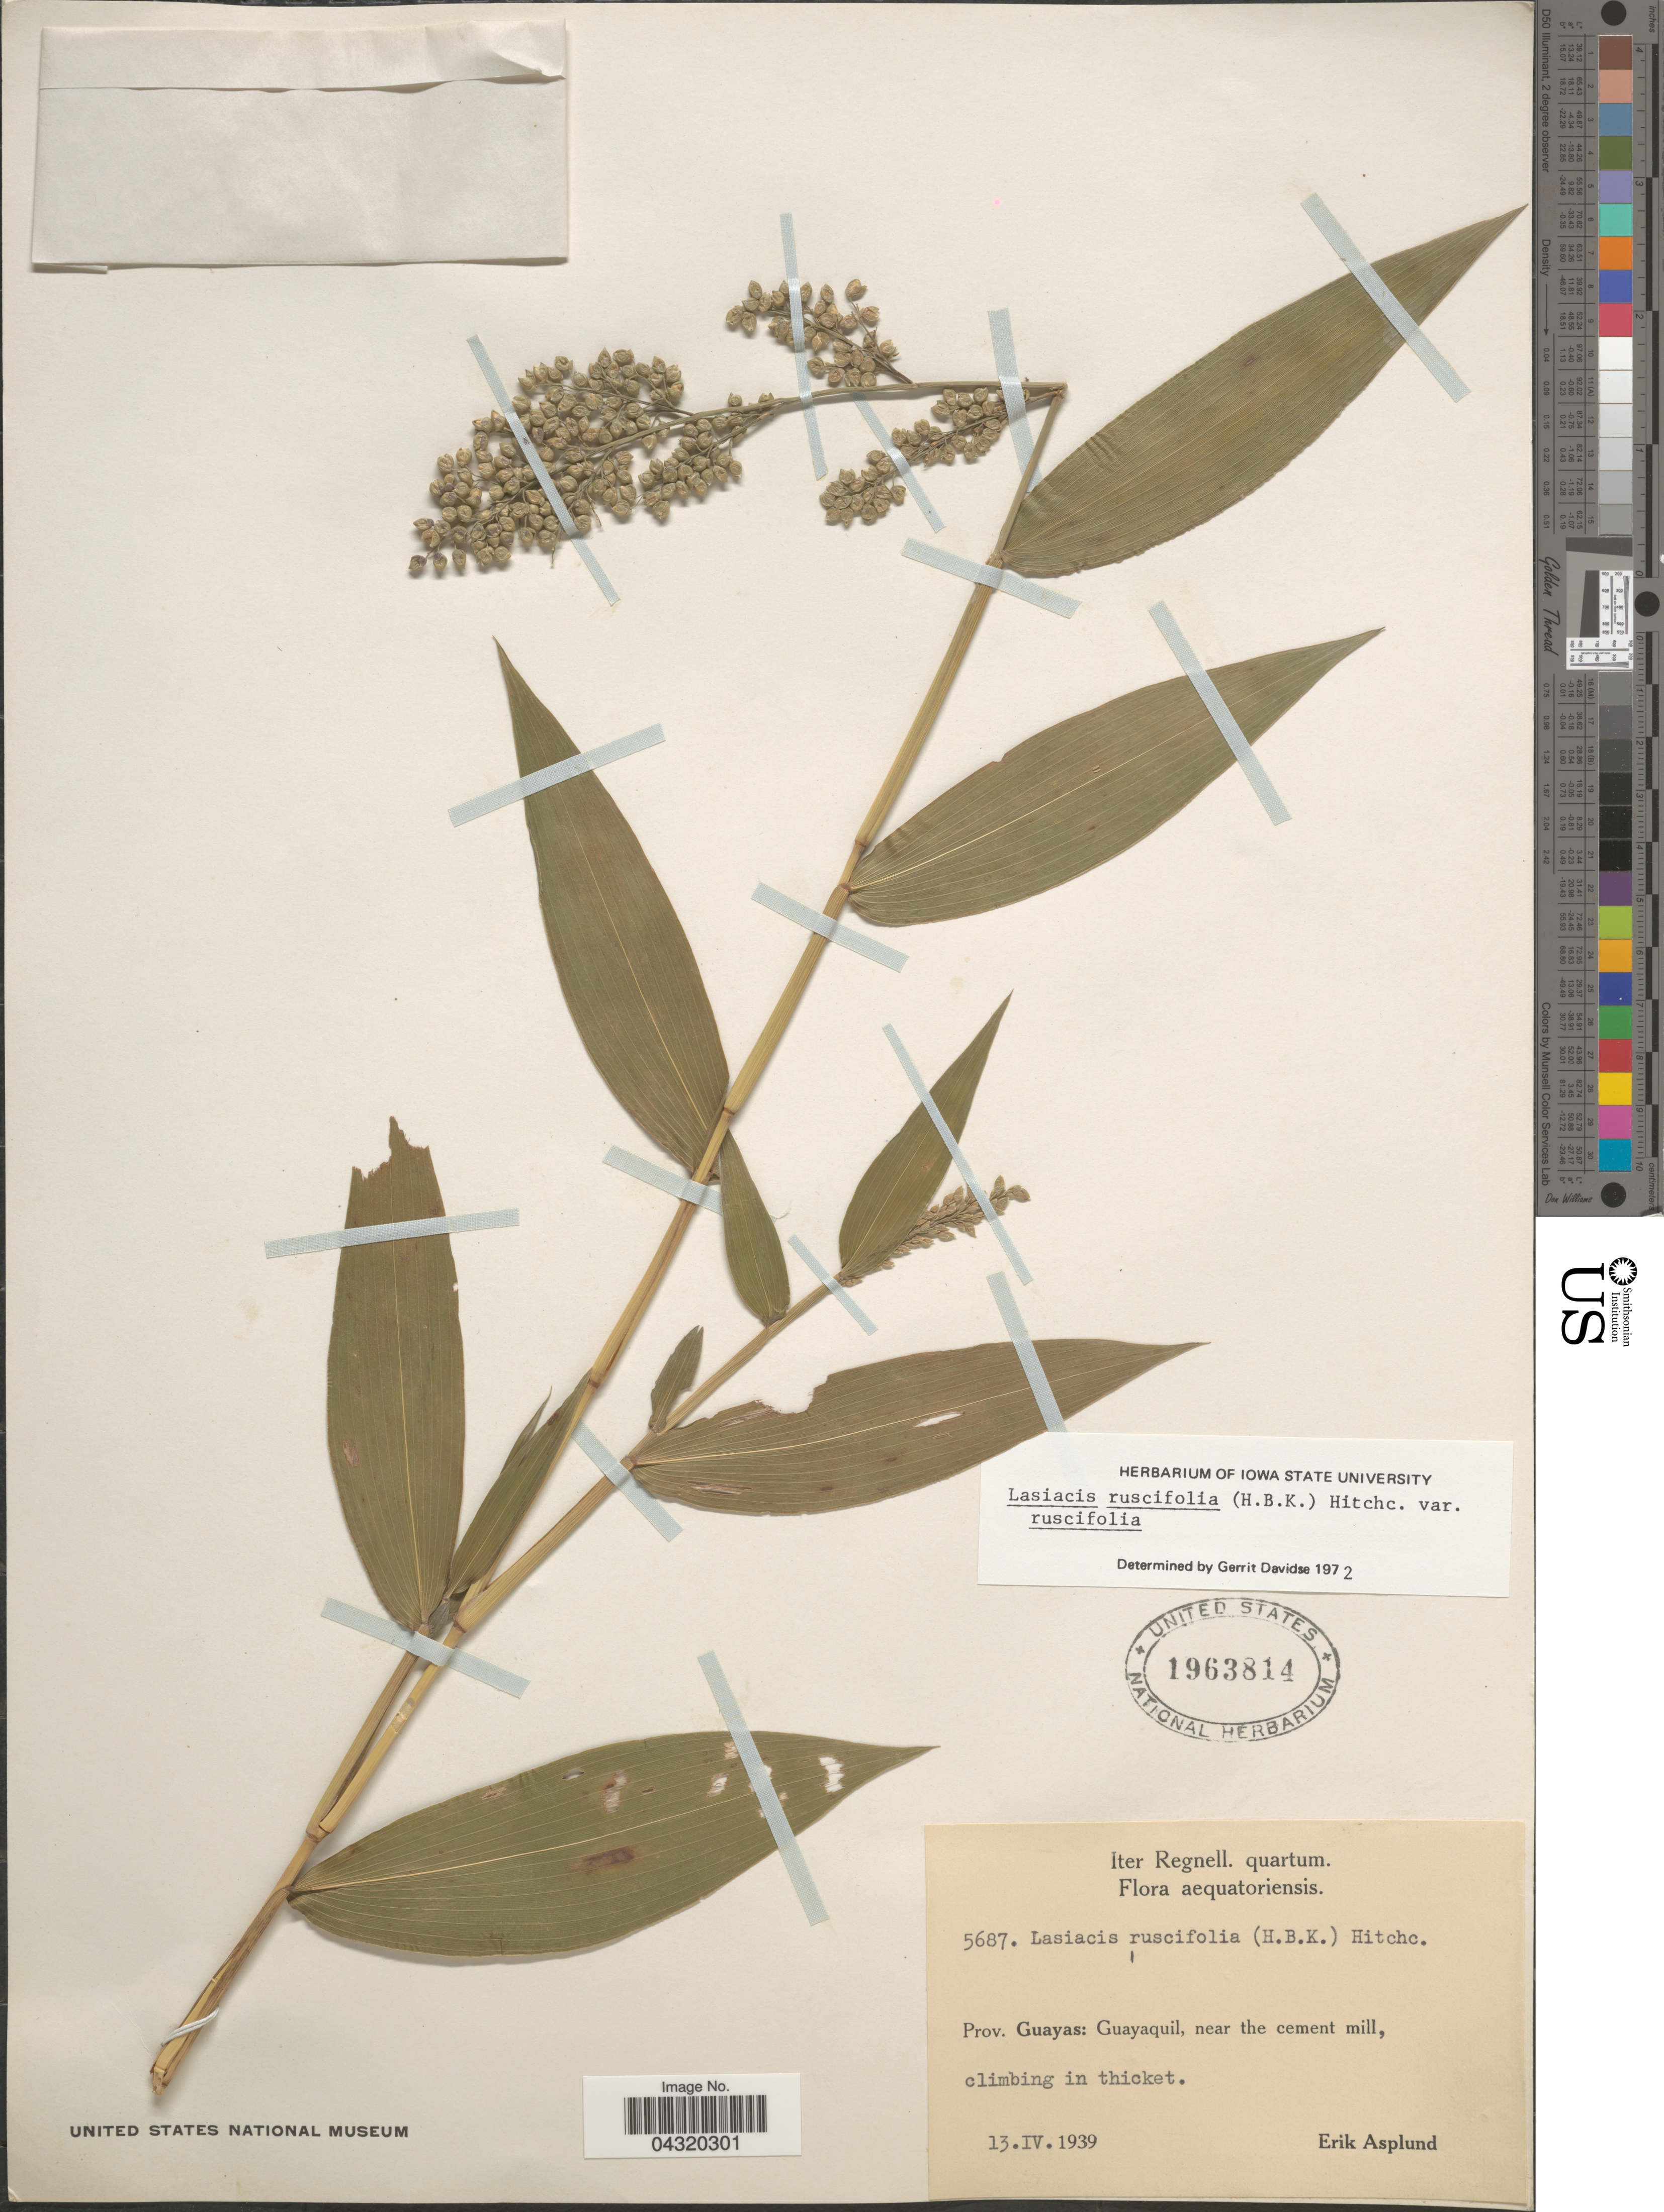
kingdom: Plantae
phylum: Tracheophyta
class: Liliopsida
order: Poales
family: Poaceae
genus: Lasiacis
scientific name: Lasiacis ruscifolia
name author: (Kunth) Hitchc.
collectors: E. Asplund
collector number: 5687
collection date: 1939-04-13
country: Ecuador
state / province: Guayas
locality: Iter Regnell. quartum. Aequatoriensis. Guayaquil, near the cement mill, climbing in thicket.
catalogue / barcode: US 1963814